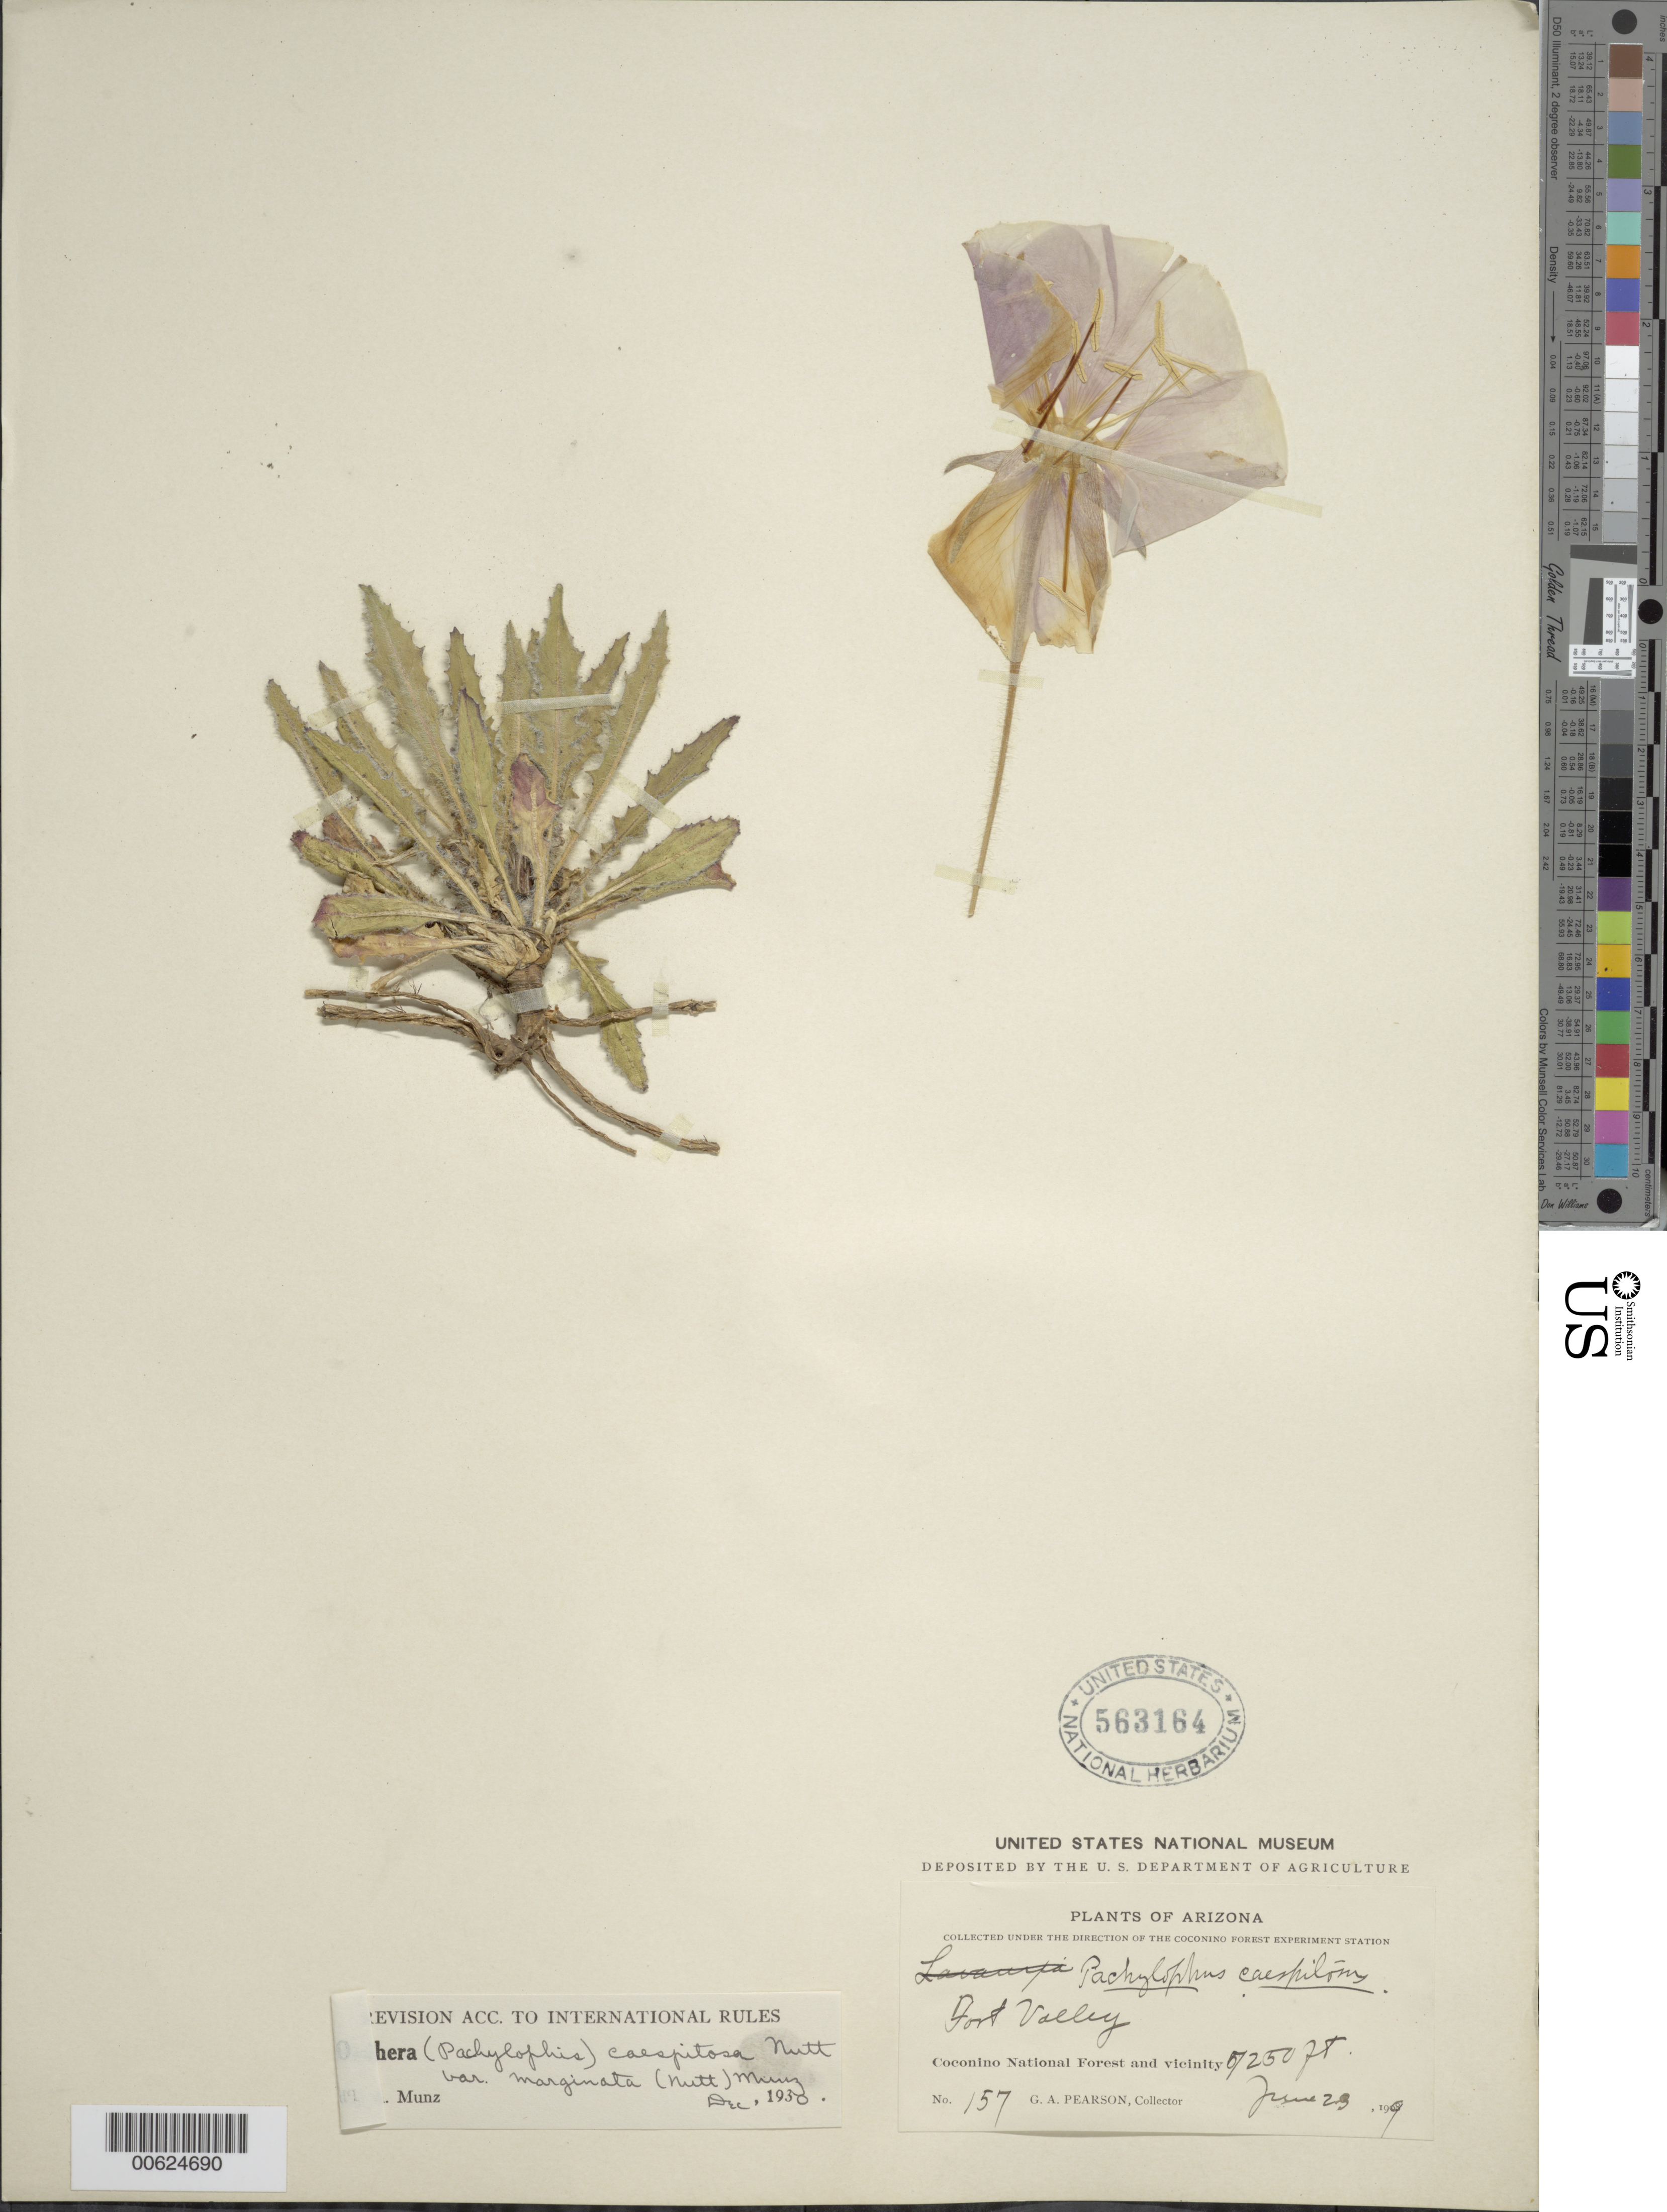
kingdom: Plantae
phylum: Tracheophyta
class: Magnoliopsida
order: Myrtales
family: Onagraceae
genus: Oenothera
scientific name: Oenothera cespitosa subsp. marginata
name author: (Nutt. ex Hook. & Arn.) Munz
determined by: Munz, Philip A.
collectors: G. A. Pearson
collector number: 157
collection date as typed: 23 Jun 1869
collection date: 1869-06-23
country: United States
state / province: Arizona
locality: Coconino National Forest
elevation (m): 2210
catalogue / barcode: US 563164